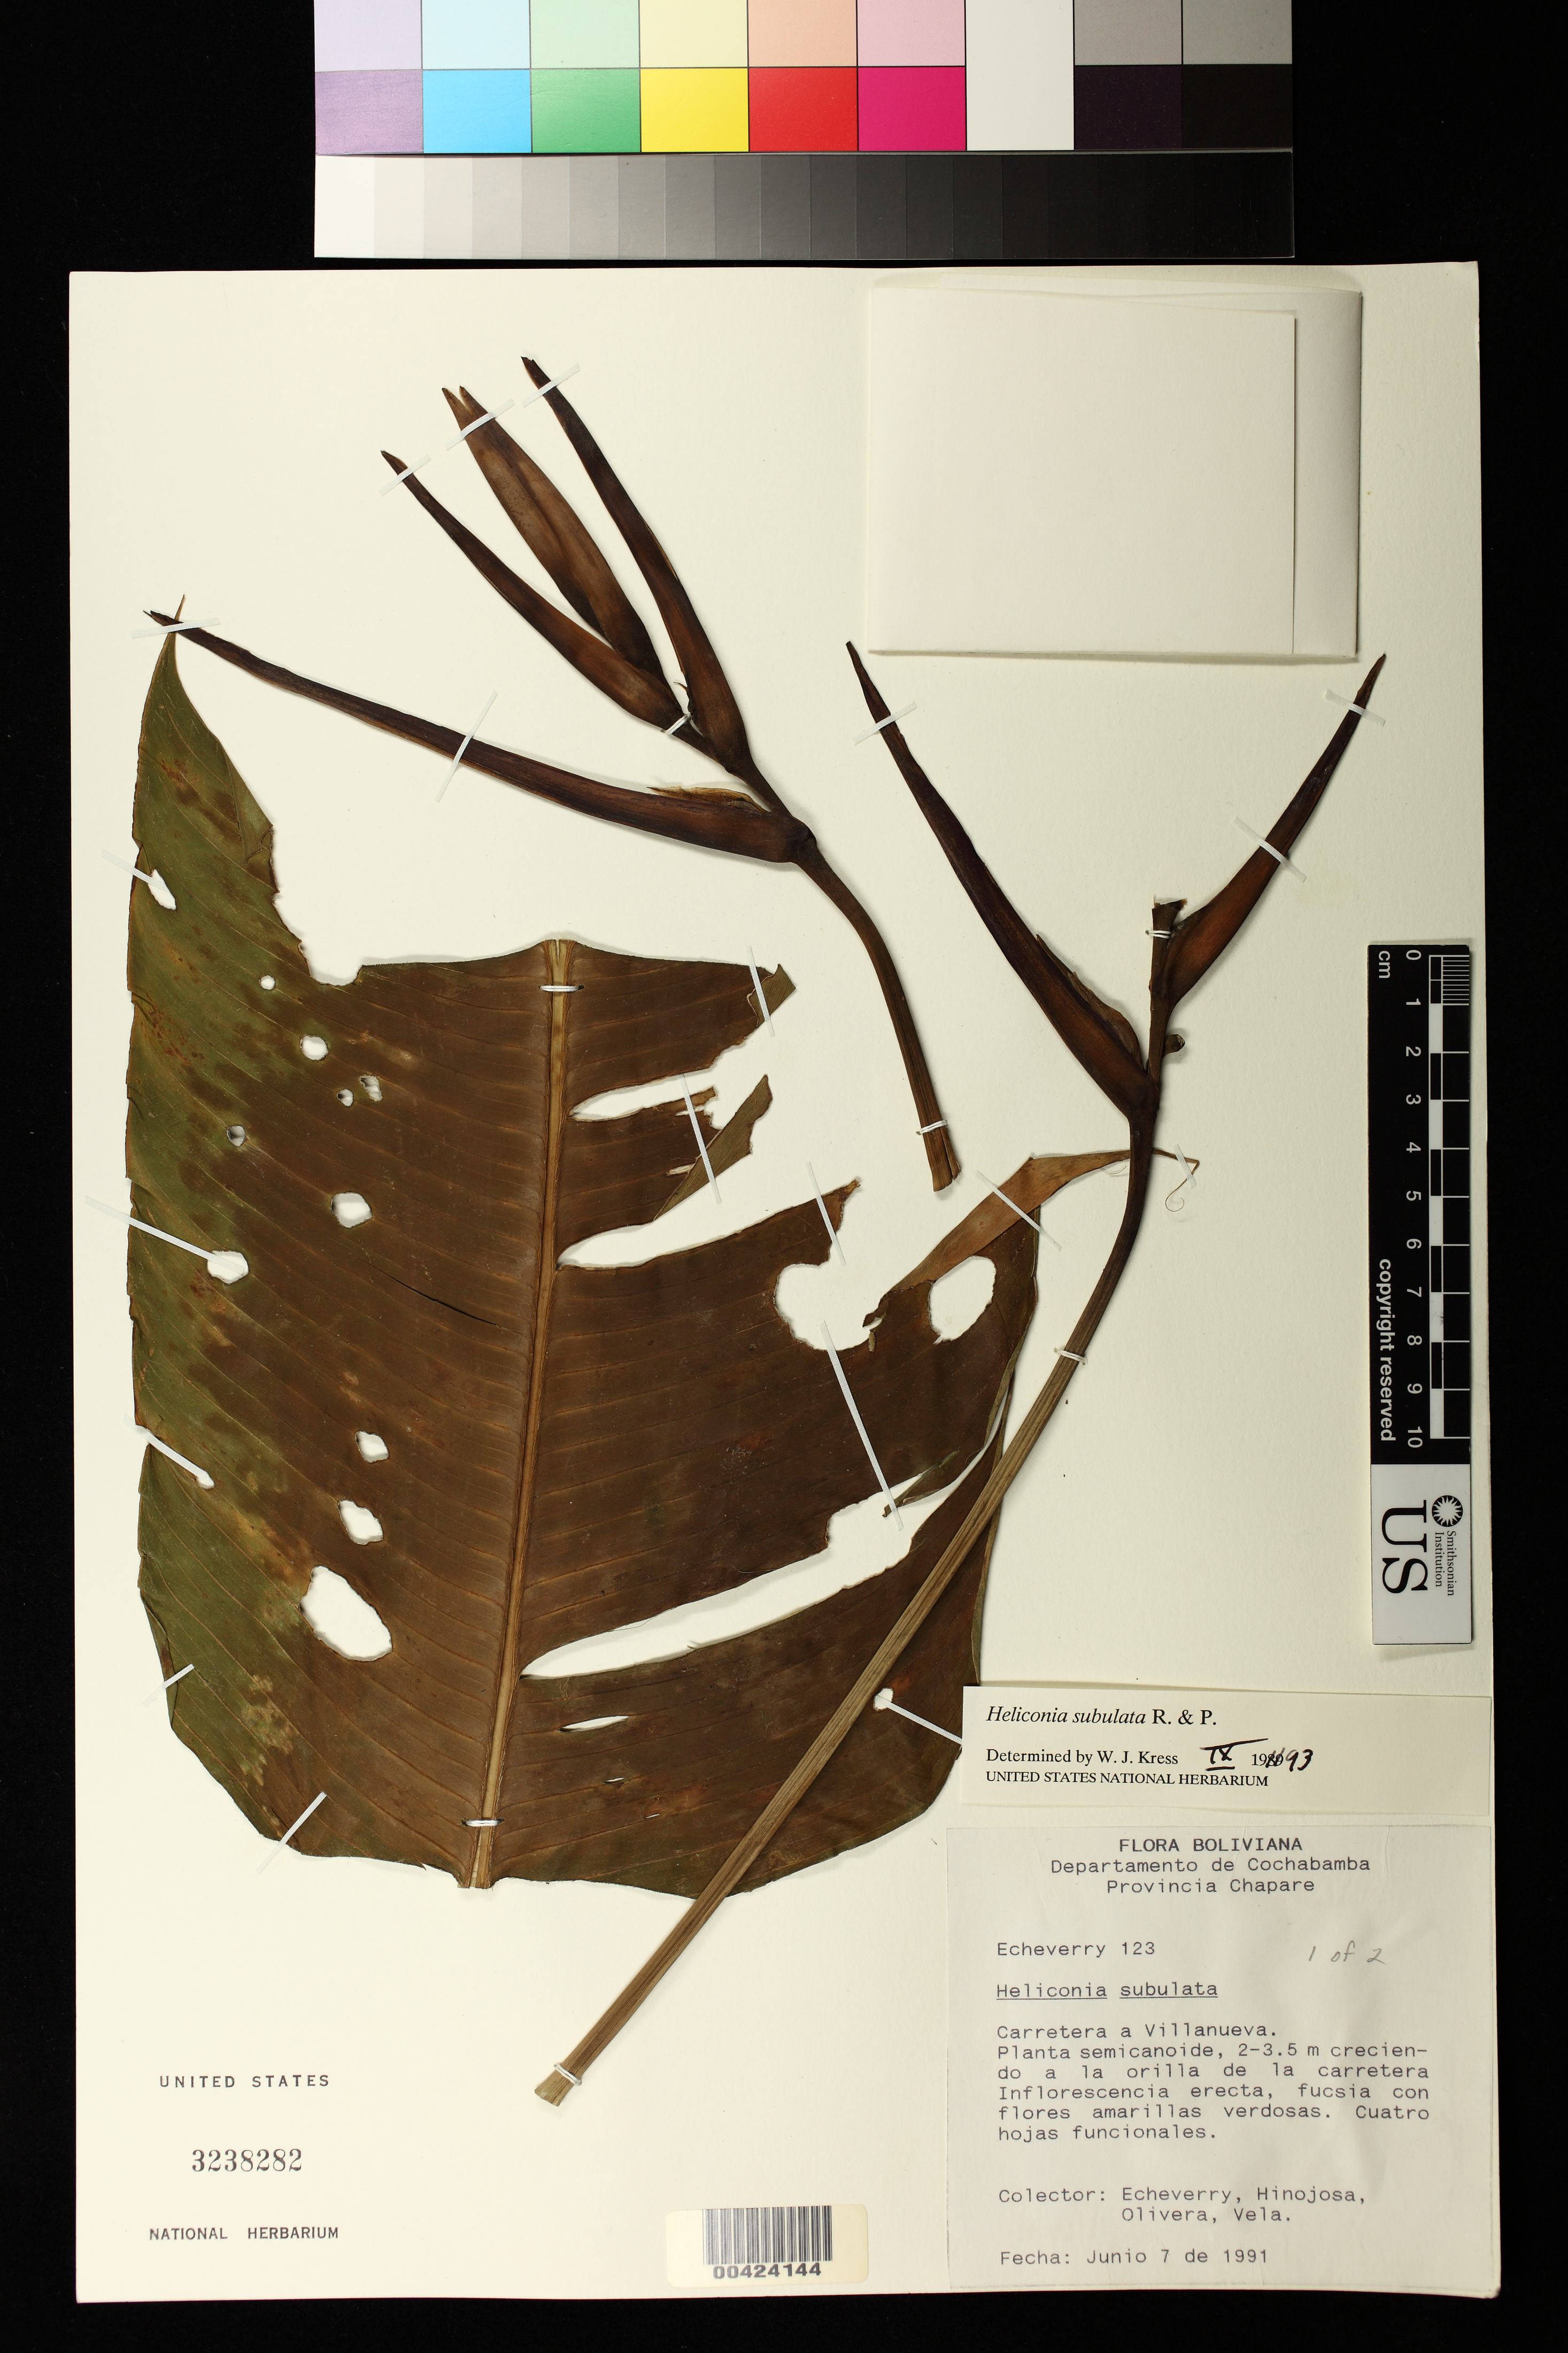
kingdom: Plantae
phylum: Tracheophyta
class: Liliopsida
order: Zingiberales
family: Heliconiaceae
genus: Heliconia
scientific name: Heliconia subulata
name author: Ruiz & Pav.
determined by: Kress, W. J., (US), Smithsonian Institution - National Museum of Natural History (UNITED STATES)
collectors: -. Echeverry, -- Hinojosa, -. Olivera & -. Vela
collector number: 123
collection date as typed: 07 Jun 1991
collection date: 1991-06-07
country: Bolivia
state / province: Cochabamba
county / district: Chaparé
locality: Carretera a Villanueva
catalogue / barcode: US 3238282